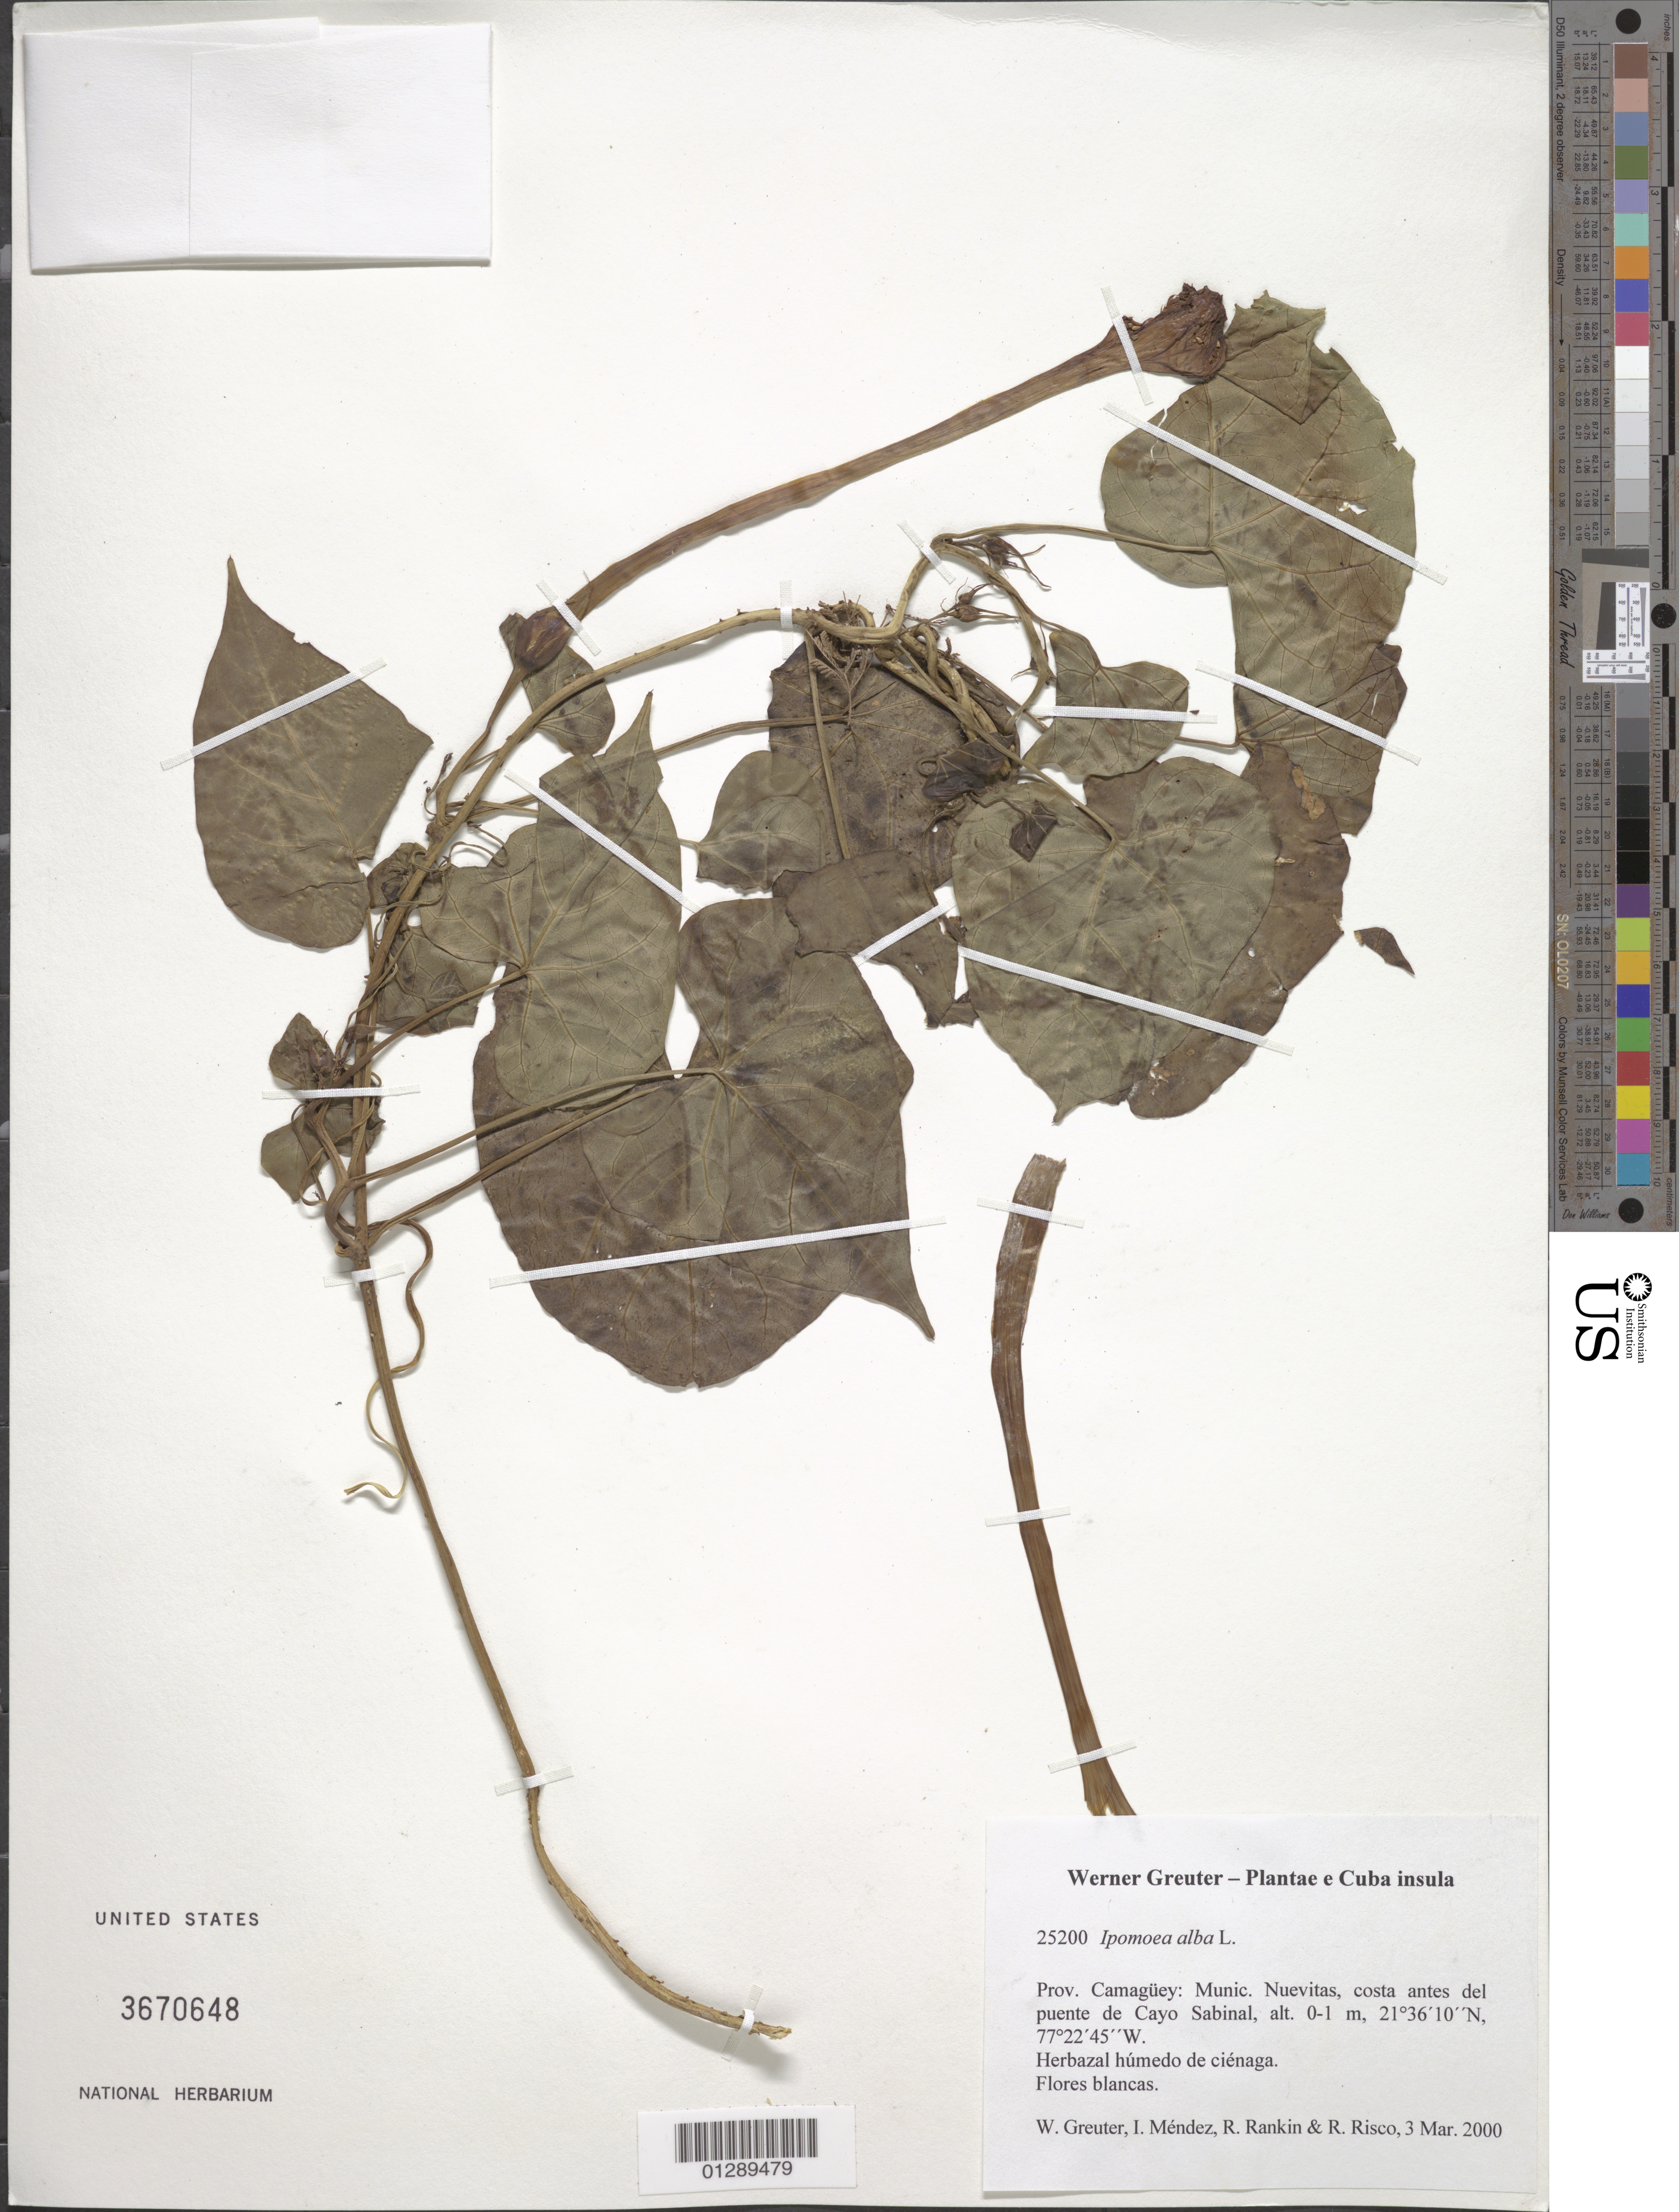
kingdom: Plantae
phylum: Tracheophyta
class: Magnoliopsida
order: Solanales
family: Convolvulaceae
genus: Ipomoea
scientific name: Ipomoea alba L.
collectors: W. R. Greuter, I. Méndez, R. Rankin Rodriguez & R. Risco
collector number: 25200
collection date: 2000-03-03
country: Cuba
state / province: Camagüey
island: Cuba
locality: Munic. Nuevitas, costa antes del puente de Cayo Sabinal.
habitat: Herbazal húmedo de ciénaga.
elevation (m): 0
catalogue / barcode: US 3670648